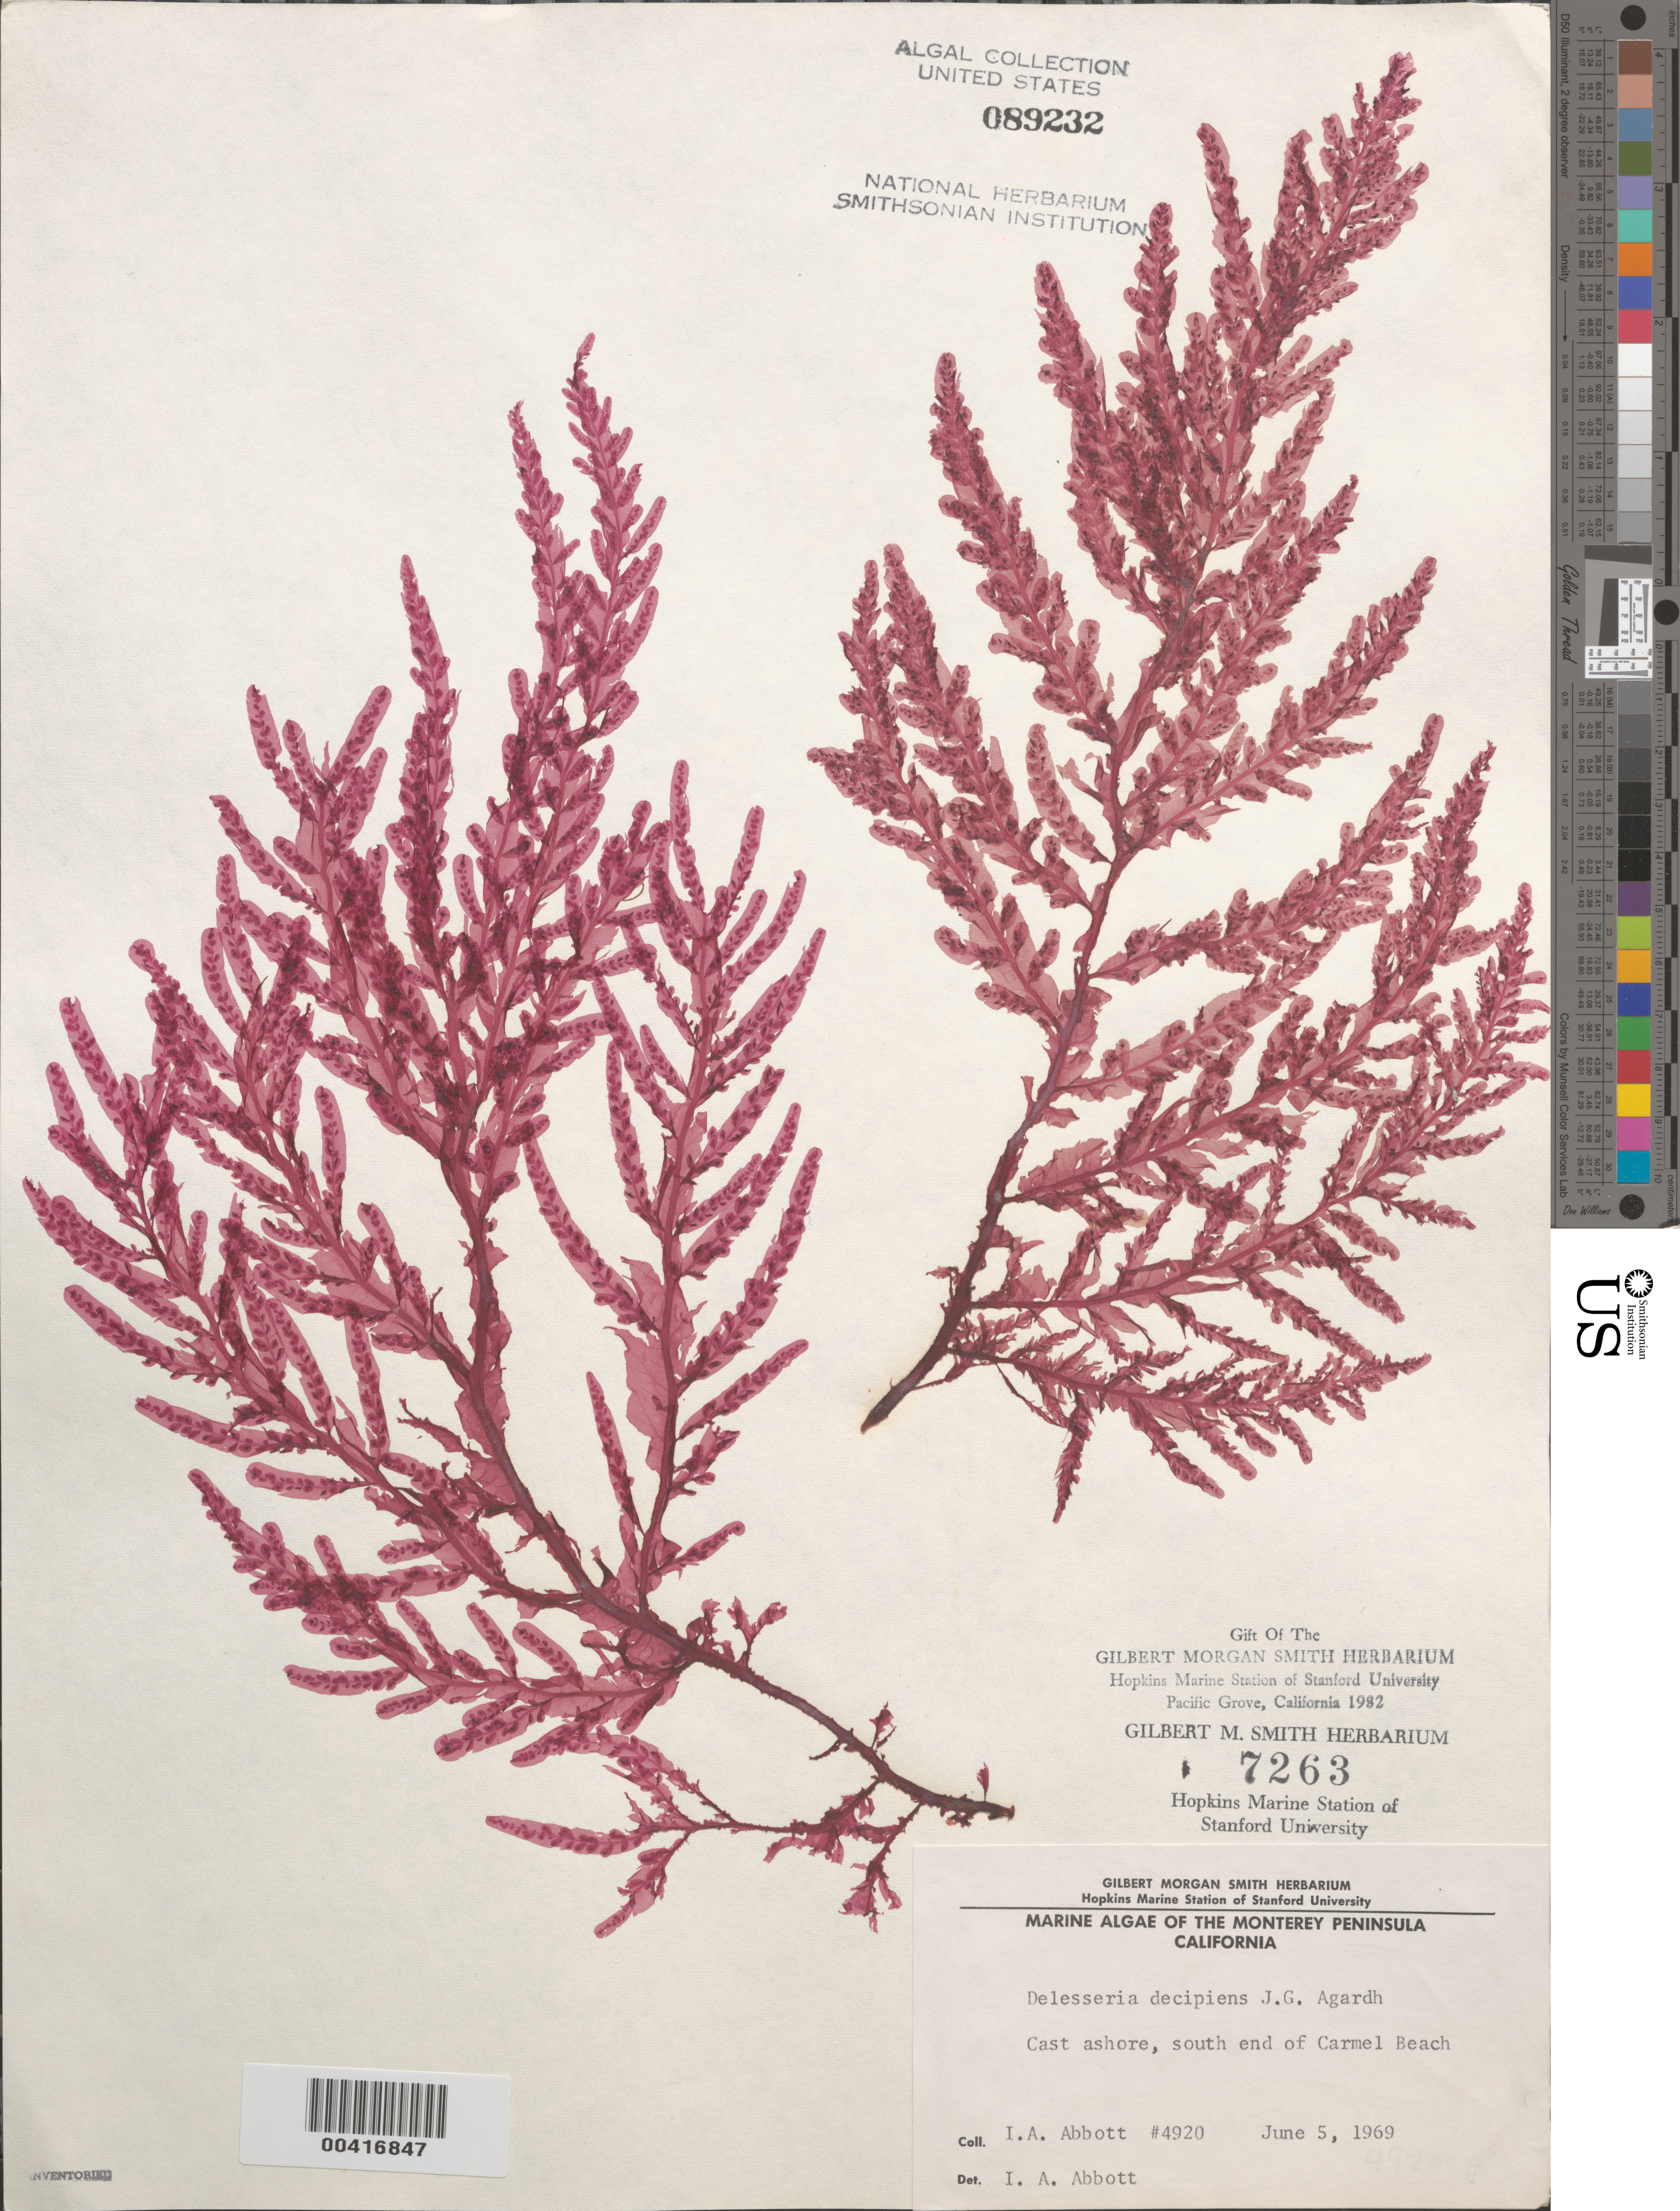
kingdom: Plantae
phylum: Rhodophyta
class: Florideophyceae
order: Ceramiales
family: Delesseriaceae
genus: Cumathamnion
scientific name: Cumathamnion decipiens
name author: (J. Agardh) M.J. Wynne & G.W. Saunders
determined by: Algae name updating Project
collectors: I. A. Abbott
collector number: IAA 4920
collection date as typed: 05 Jun 1969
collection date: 1969-06-05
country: United States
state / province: California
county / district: Monterey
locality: Carmel Beach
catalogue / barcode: US 89232